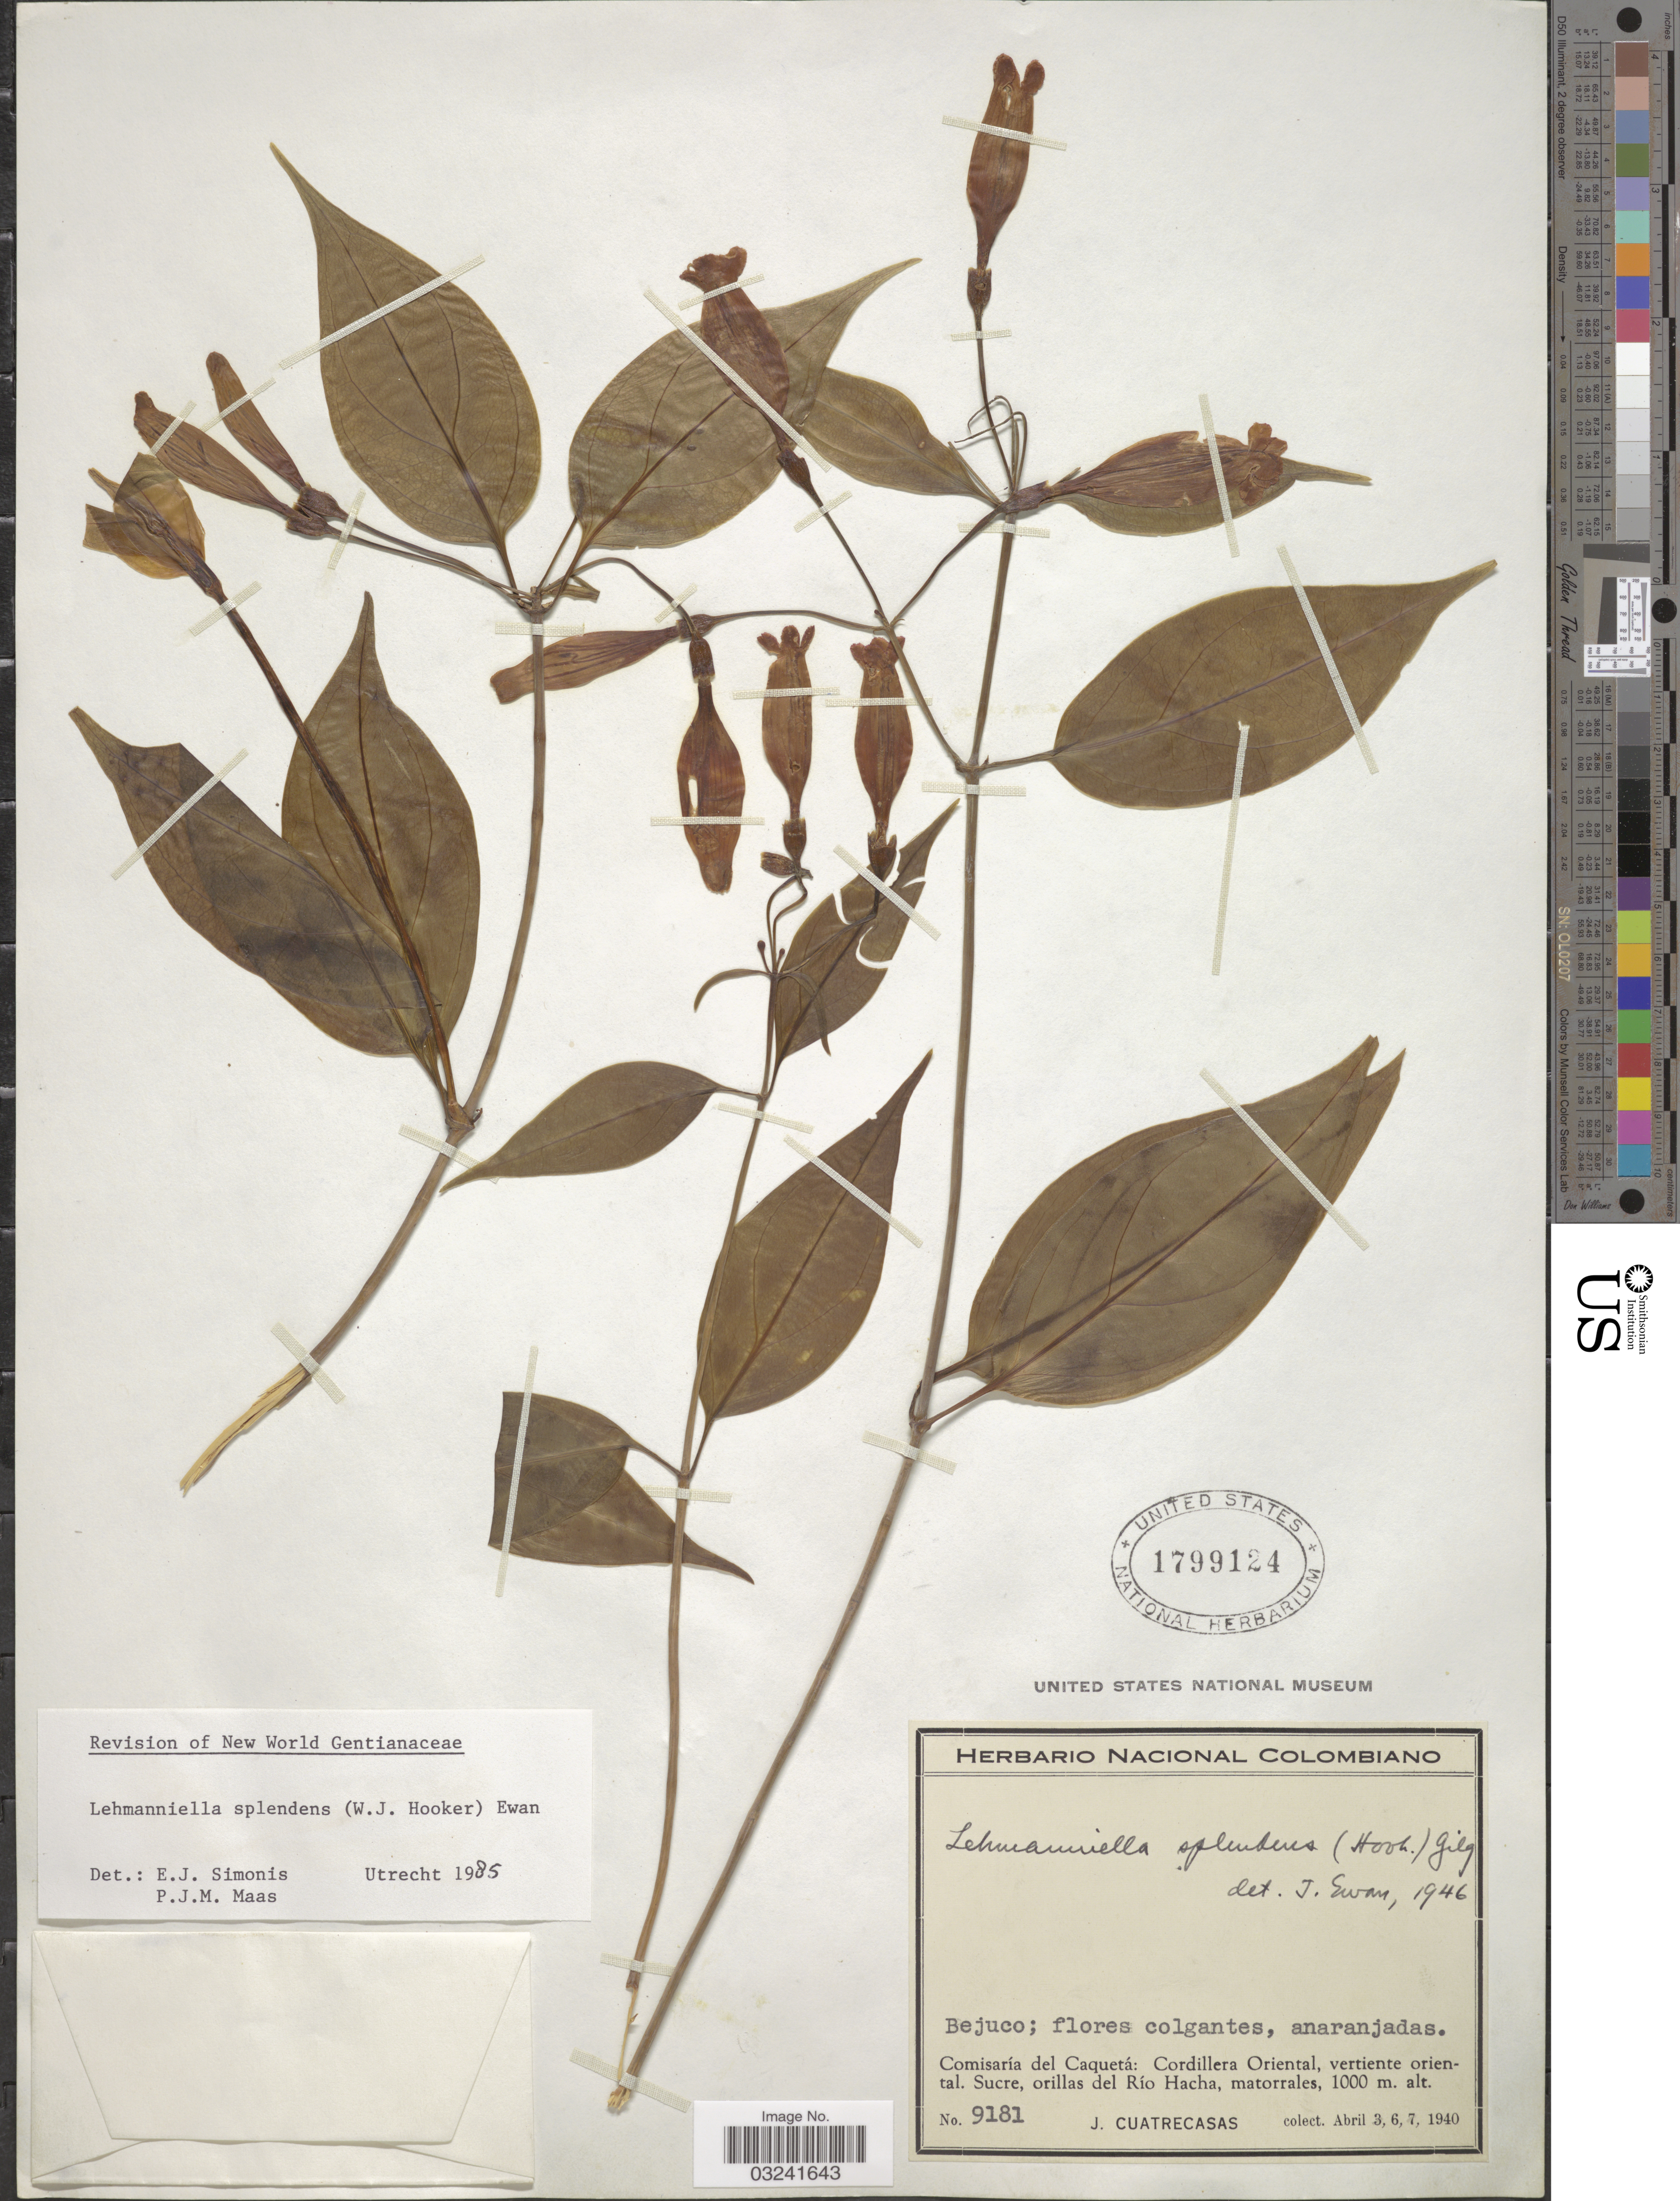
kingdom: Plantae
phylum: Tracheophyta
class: Magnoliopsida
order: Gentianales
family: Gentianaceae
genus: Lehmanniella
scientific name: Lehmanniella splendens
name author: (Hook.) Ewan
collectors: J. Cuatrecasas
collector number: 9181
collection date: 1940-04-03/1940-04-07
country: Colombia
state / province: Caquetá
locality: Comisaría del Caquetá: Cordillera Oriental, vertiente oriental, Sucre, orillas del Río Hacha, matorrales.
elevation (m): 1000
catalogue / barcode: US 1799124